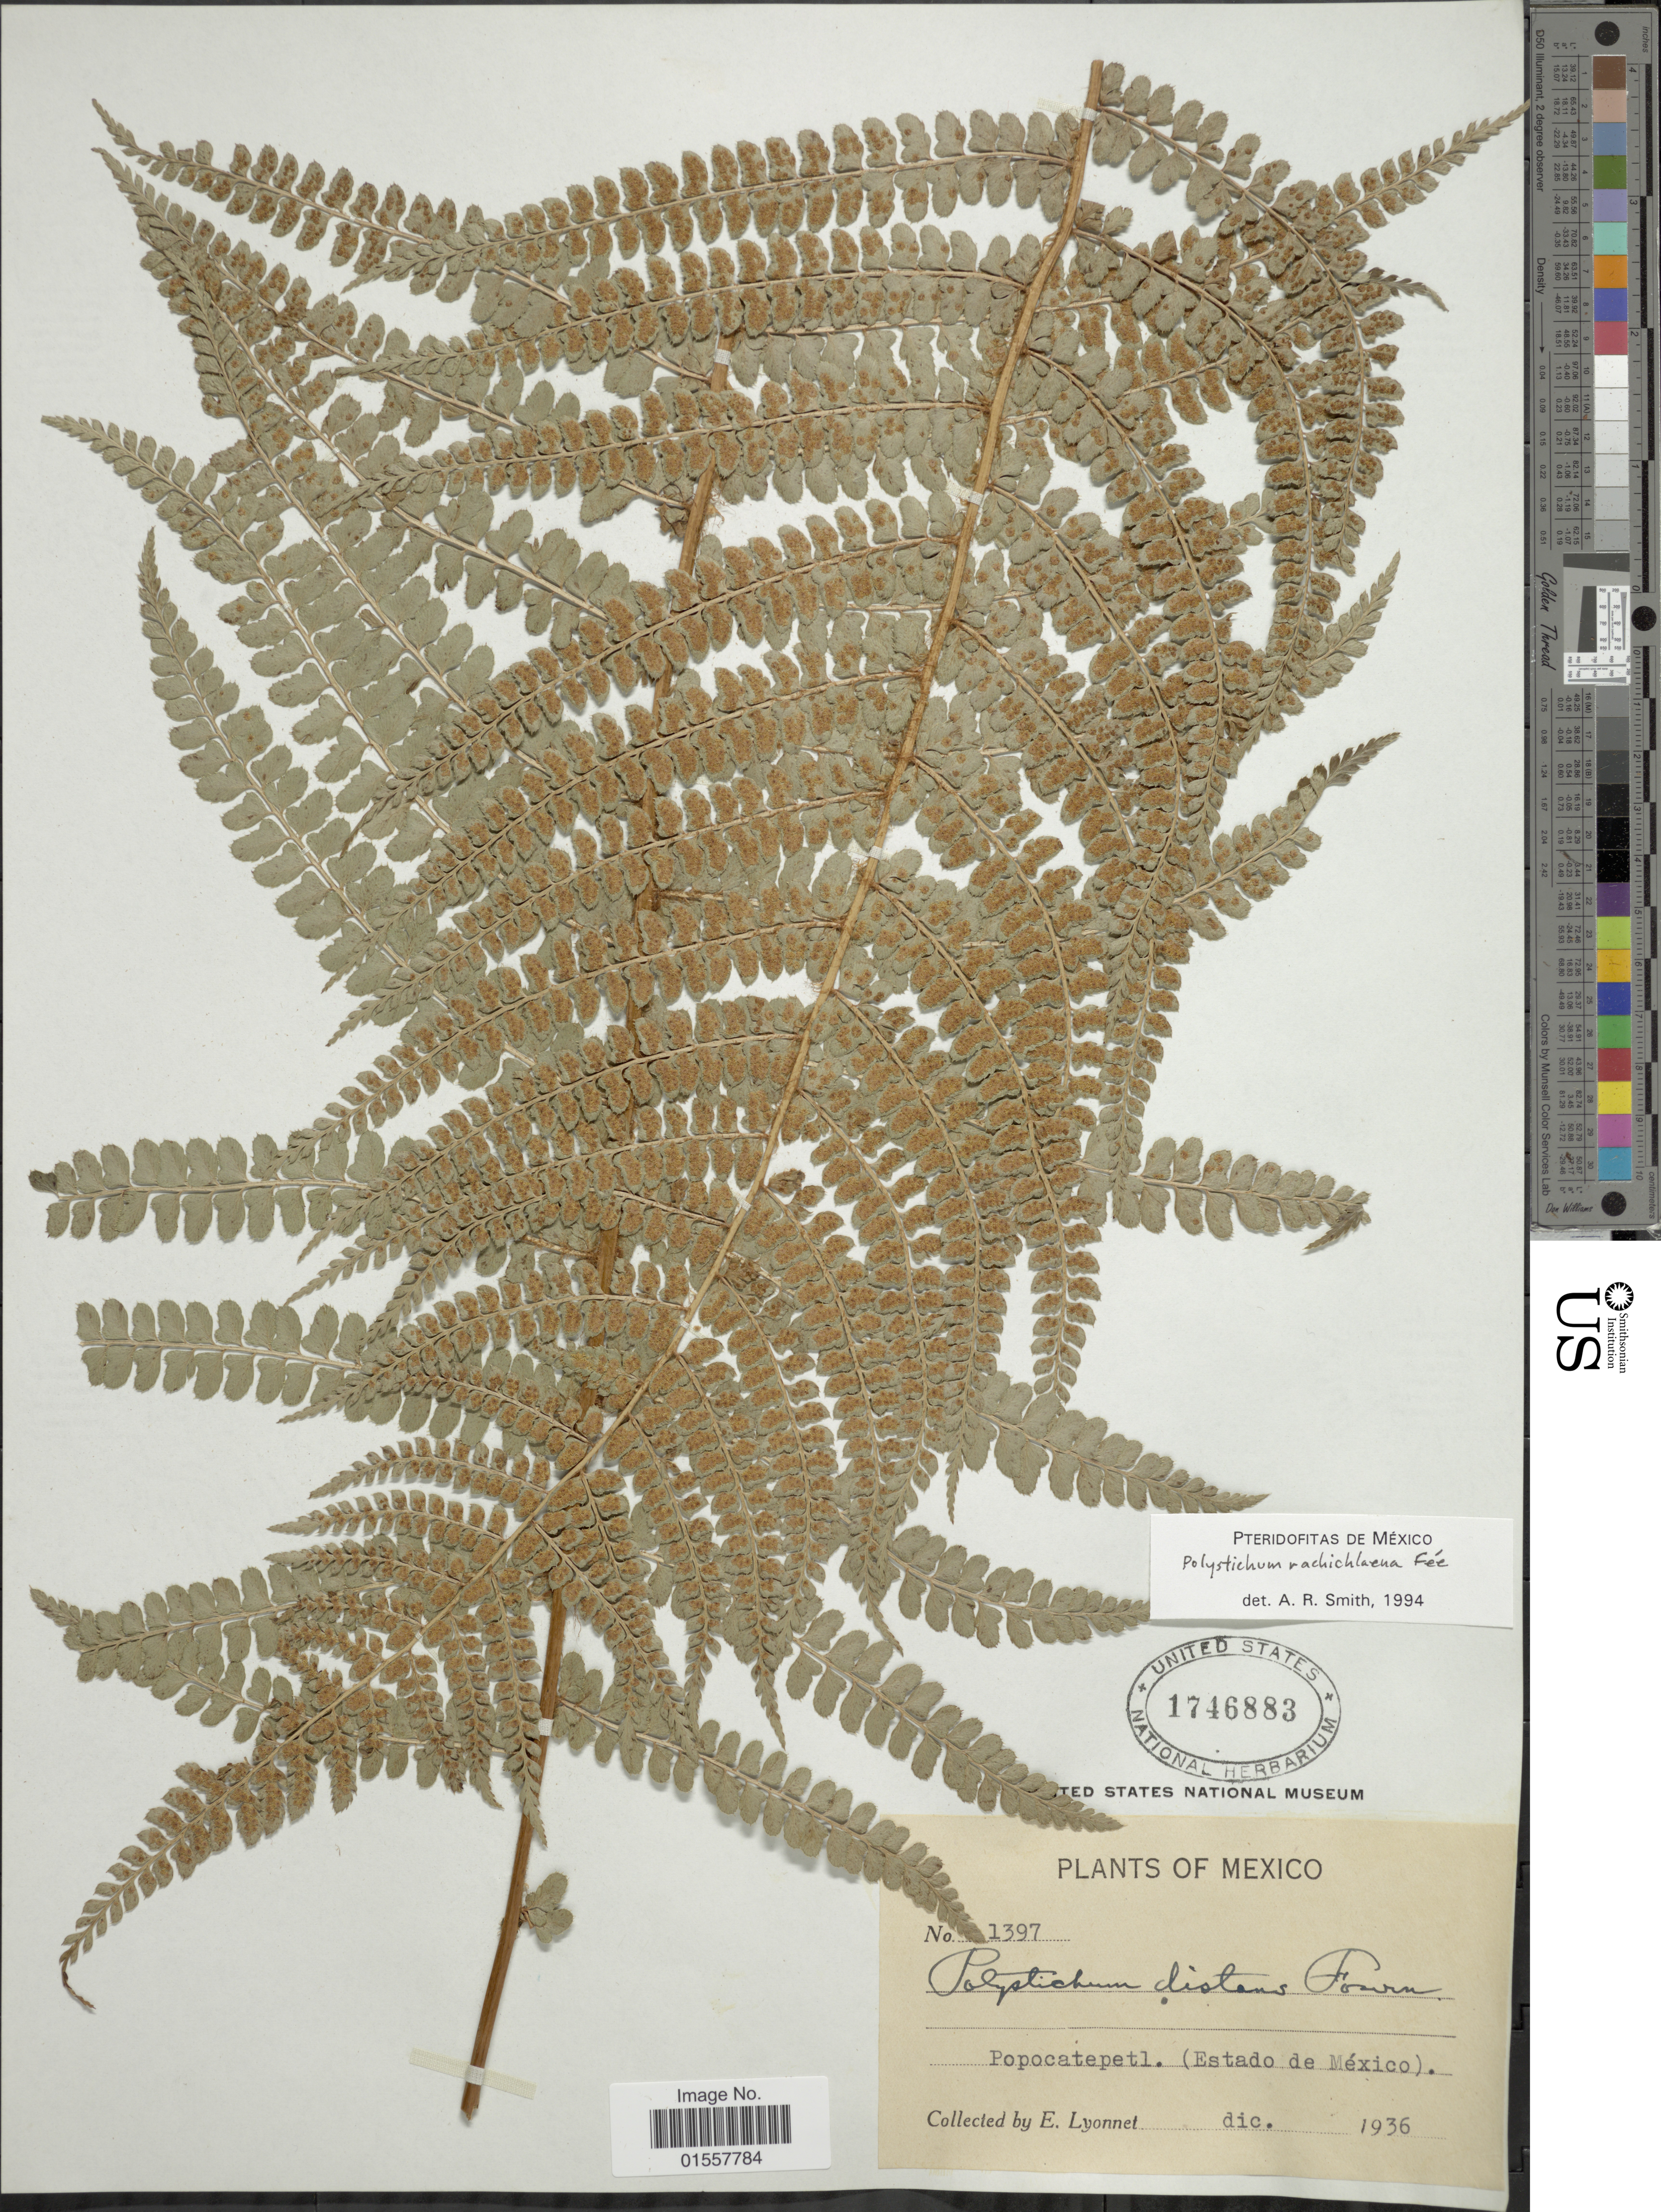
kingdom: Plantae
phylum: Tracheophyta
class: Polypodiopsida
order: Polypodiales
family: Dryopteridaceae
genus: Polystichum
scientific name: Polystichum rachichlaena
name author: Fée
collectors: E. Lyonnet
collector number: !1397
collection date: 1936-12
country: Mexico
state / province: México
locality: Popocatepetl. (Estado de Mexico)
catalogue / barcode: US 1746883